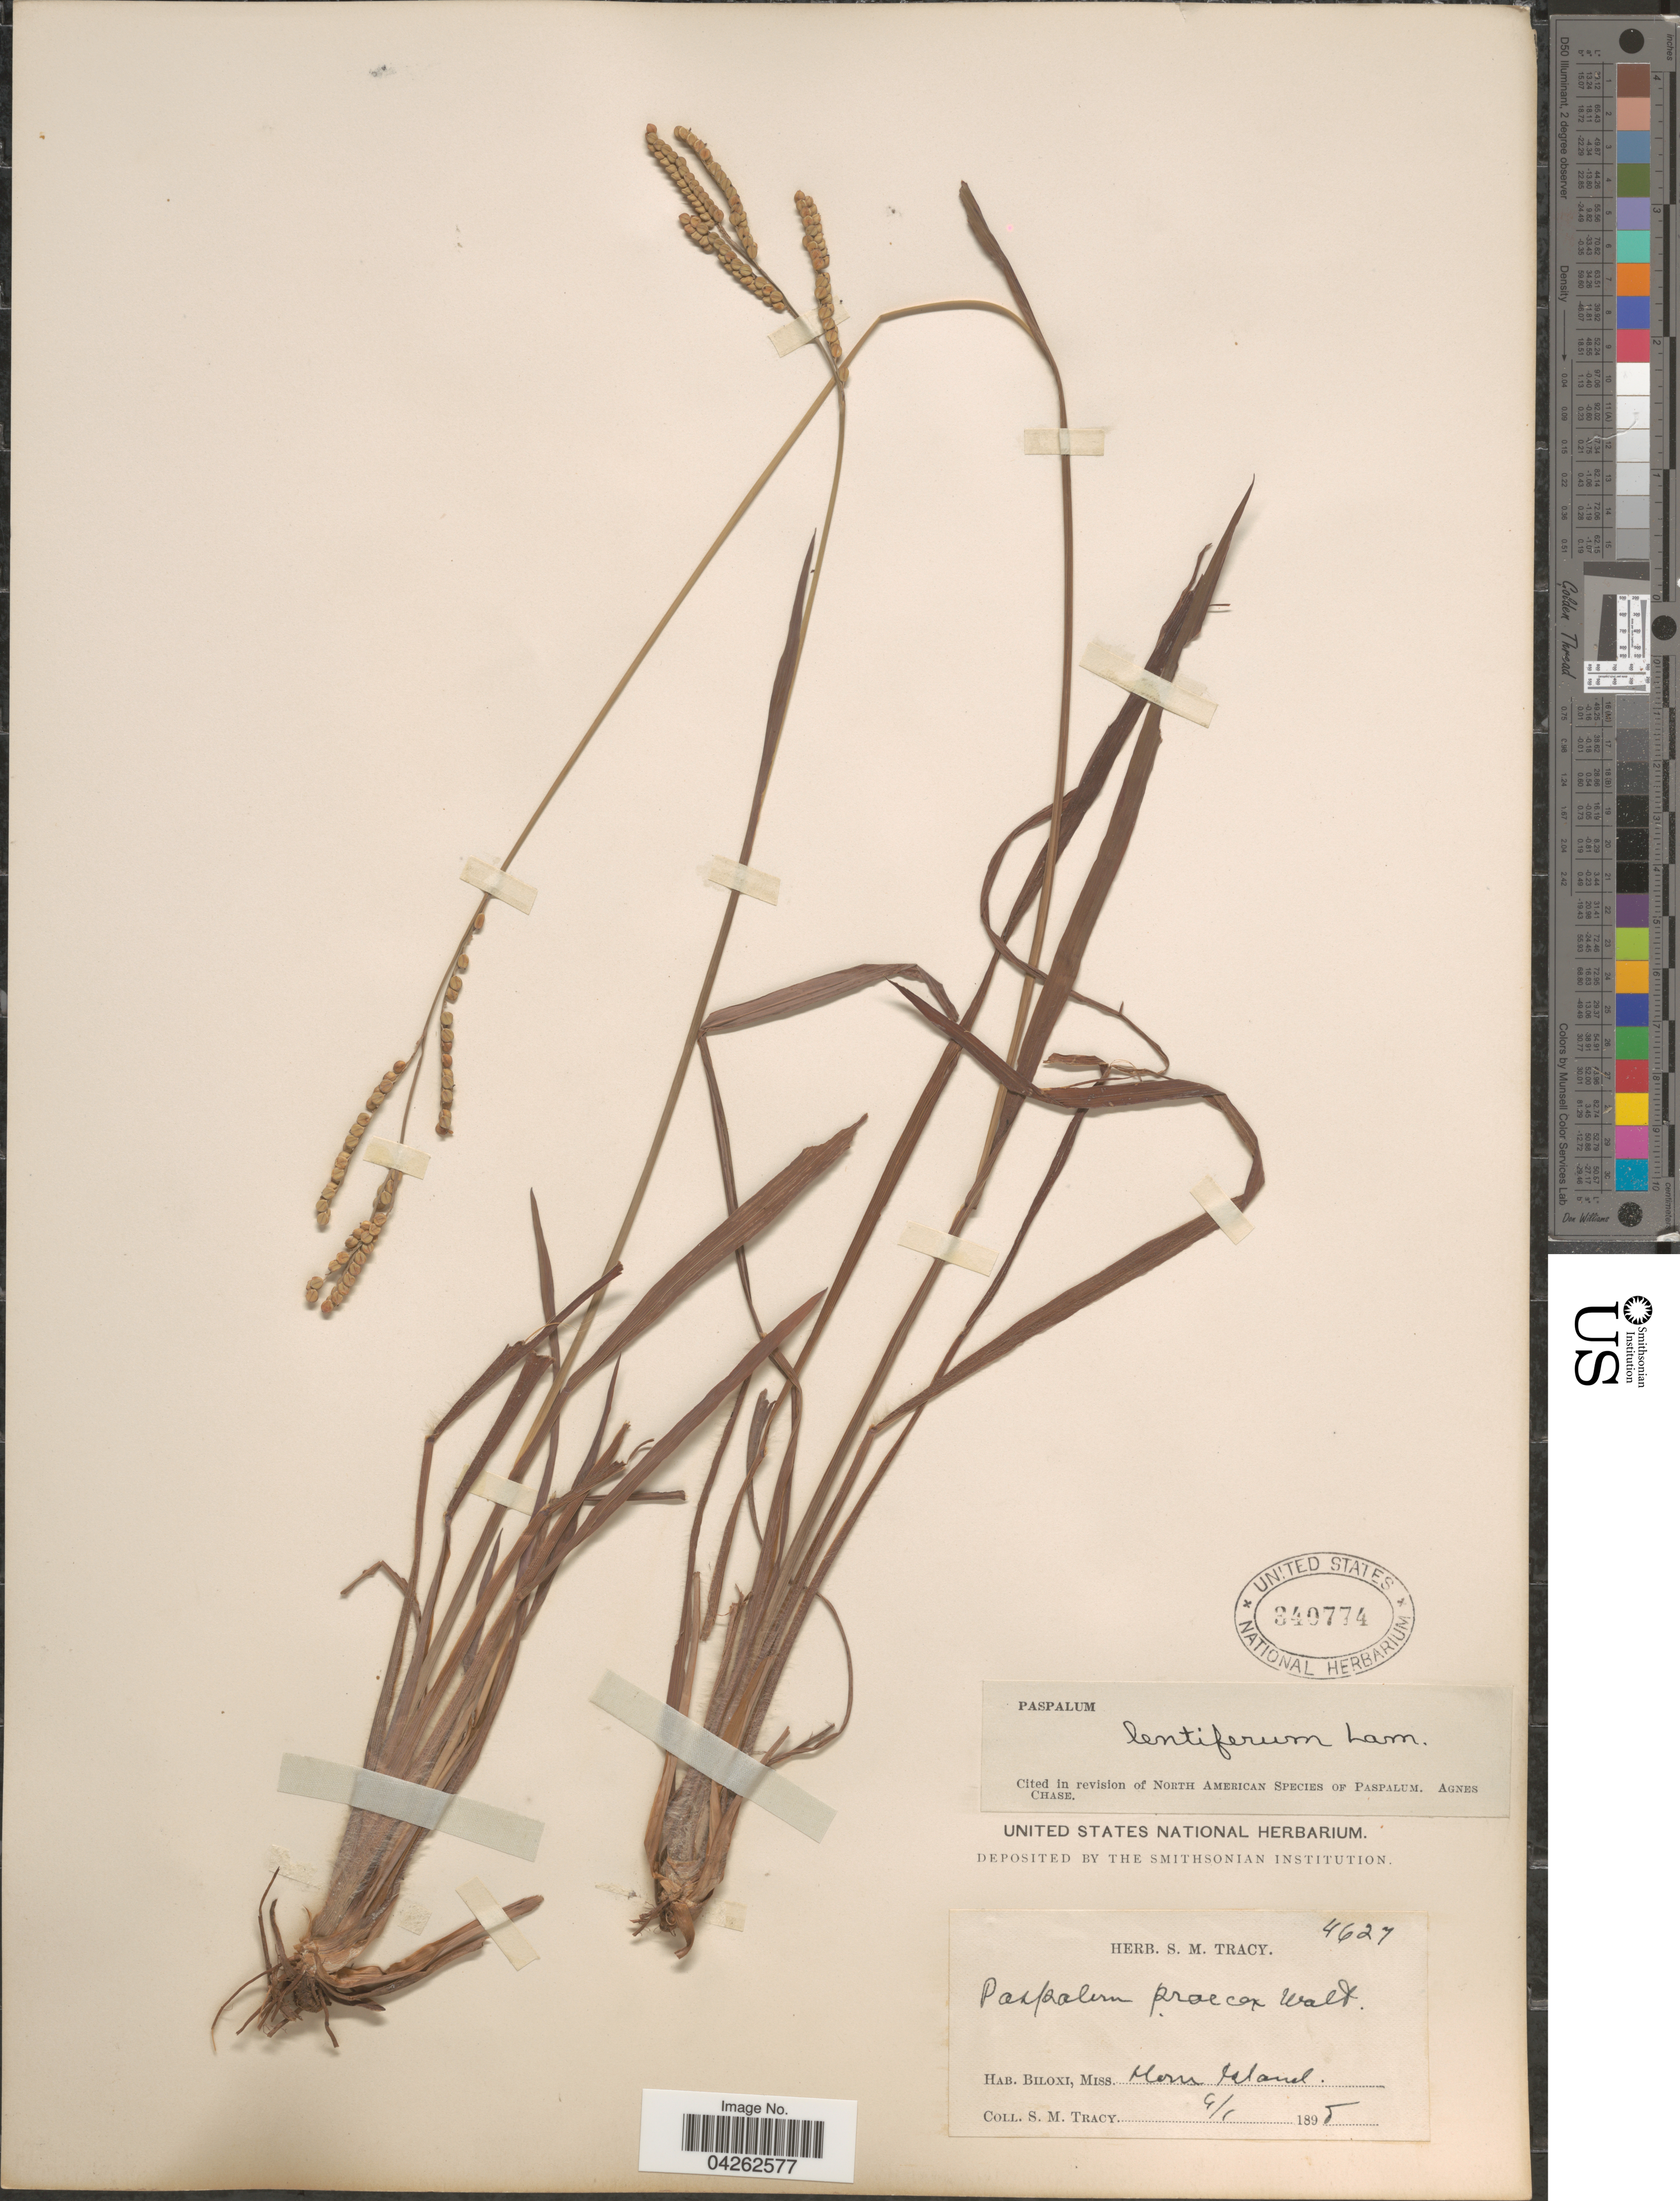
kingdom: Plantae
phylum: Tracheophyta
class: Liliopsida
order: Poales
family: Poaceae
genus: Paspalum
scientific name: Paspalum lentiferum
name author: Lam.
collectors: S. M. Tracy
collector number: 4627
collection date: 1898-09-01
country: United States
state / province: Mississippi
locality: Biloxi. Horn Island.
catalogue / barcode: US 340774